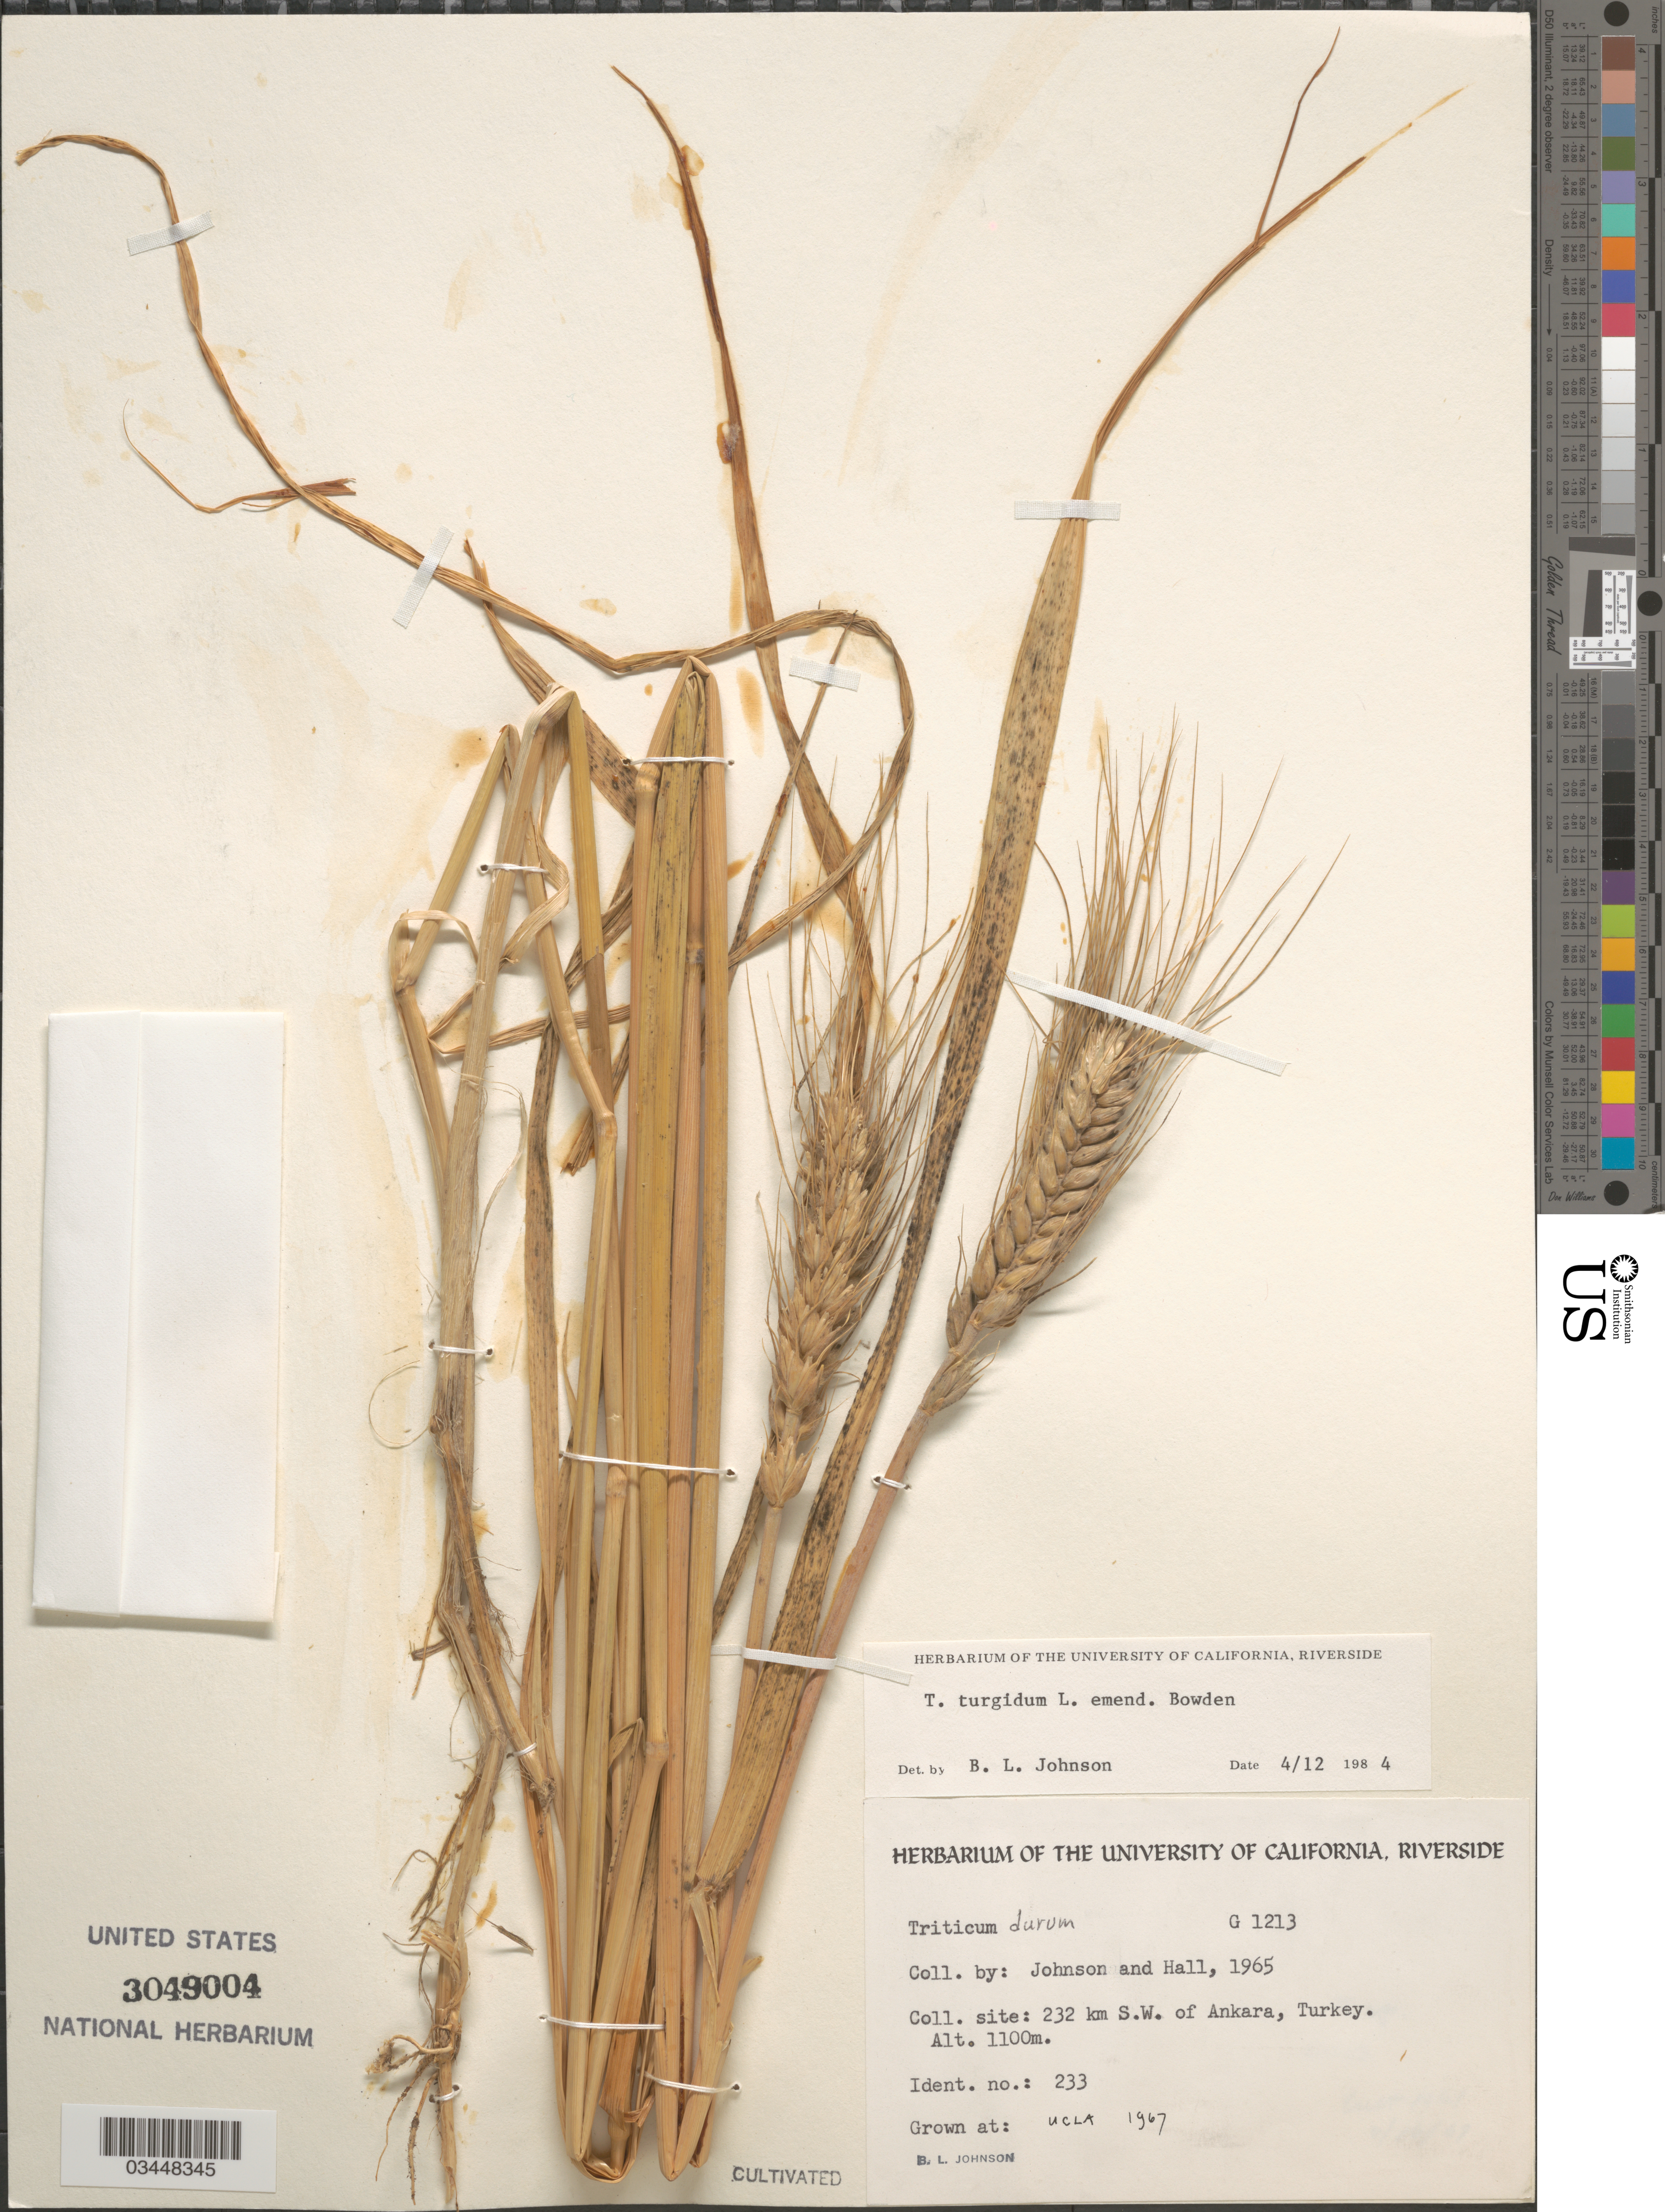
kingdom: Plantae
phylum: Tracheophyta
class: Liliopsida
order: Poales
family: Poaceae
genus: Triticum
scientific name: Triticum turgidum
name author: L.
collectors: B. Johnson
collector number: G1213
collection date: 1967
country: United States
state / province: California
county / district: Los Angeles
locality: UCLA.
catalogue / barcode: US 3049004